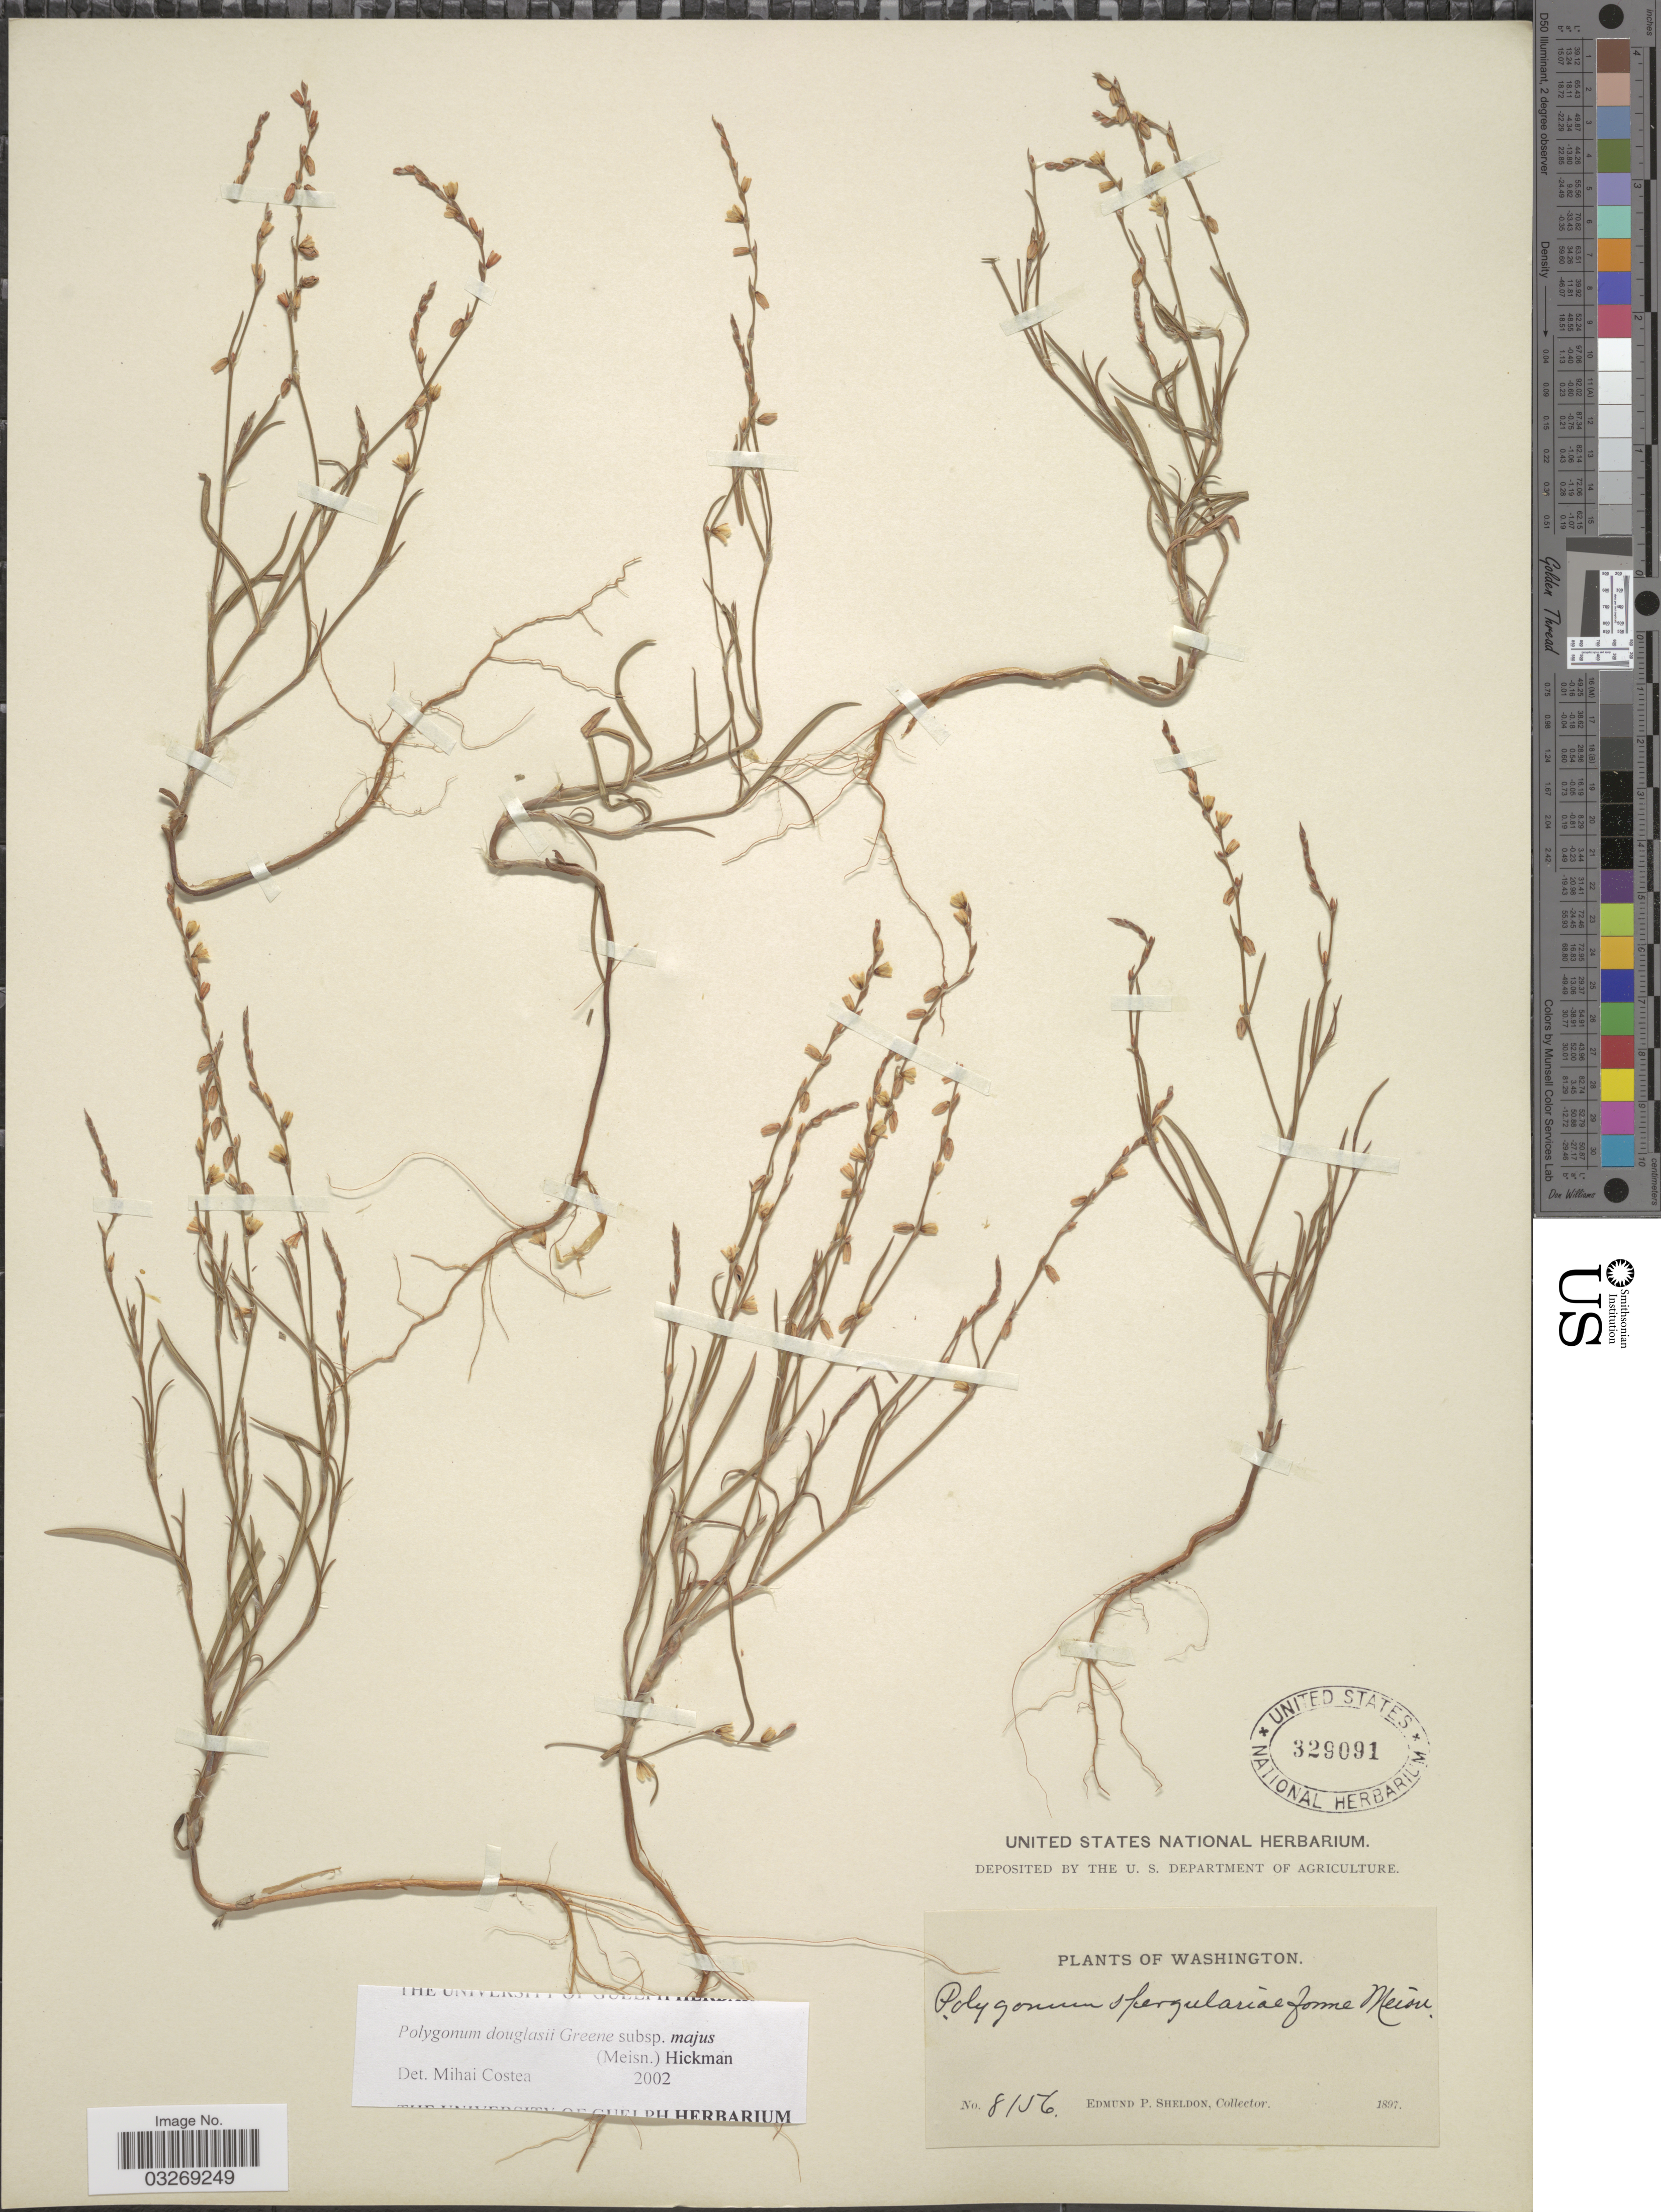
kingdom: Plantae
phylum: Tracheophyta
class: Magnoliopsida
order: Caryophyllales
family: Polygonaceae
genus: Polygonum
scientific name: Polygonum douglasii subsp. majus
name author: (Meisn.) Hickman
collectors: E. P. Sheldon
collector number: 8156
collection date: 1897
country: United States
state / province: Washington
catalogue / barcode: US 329091